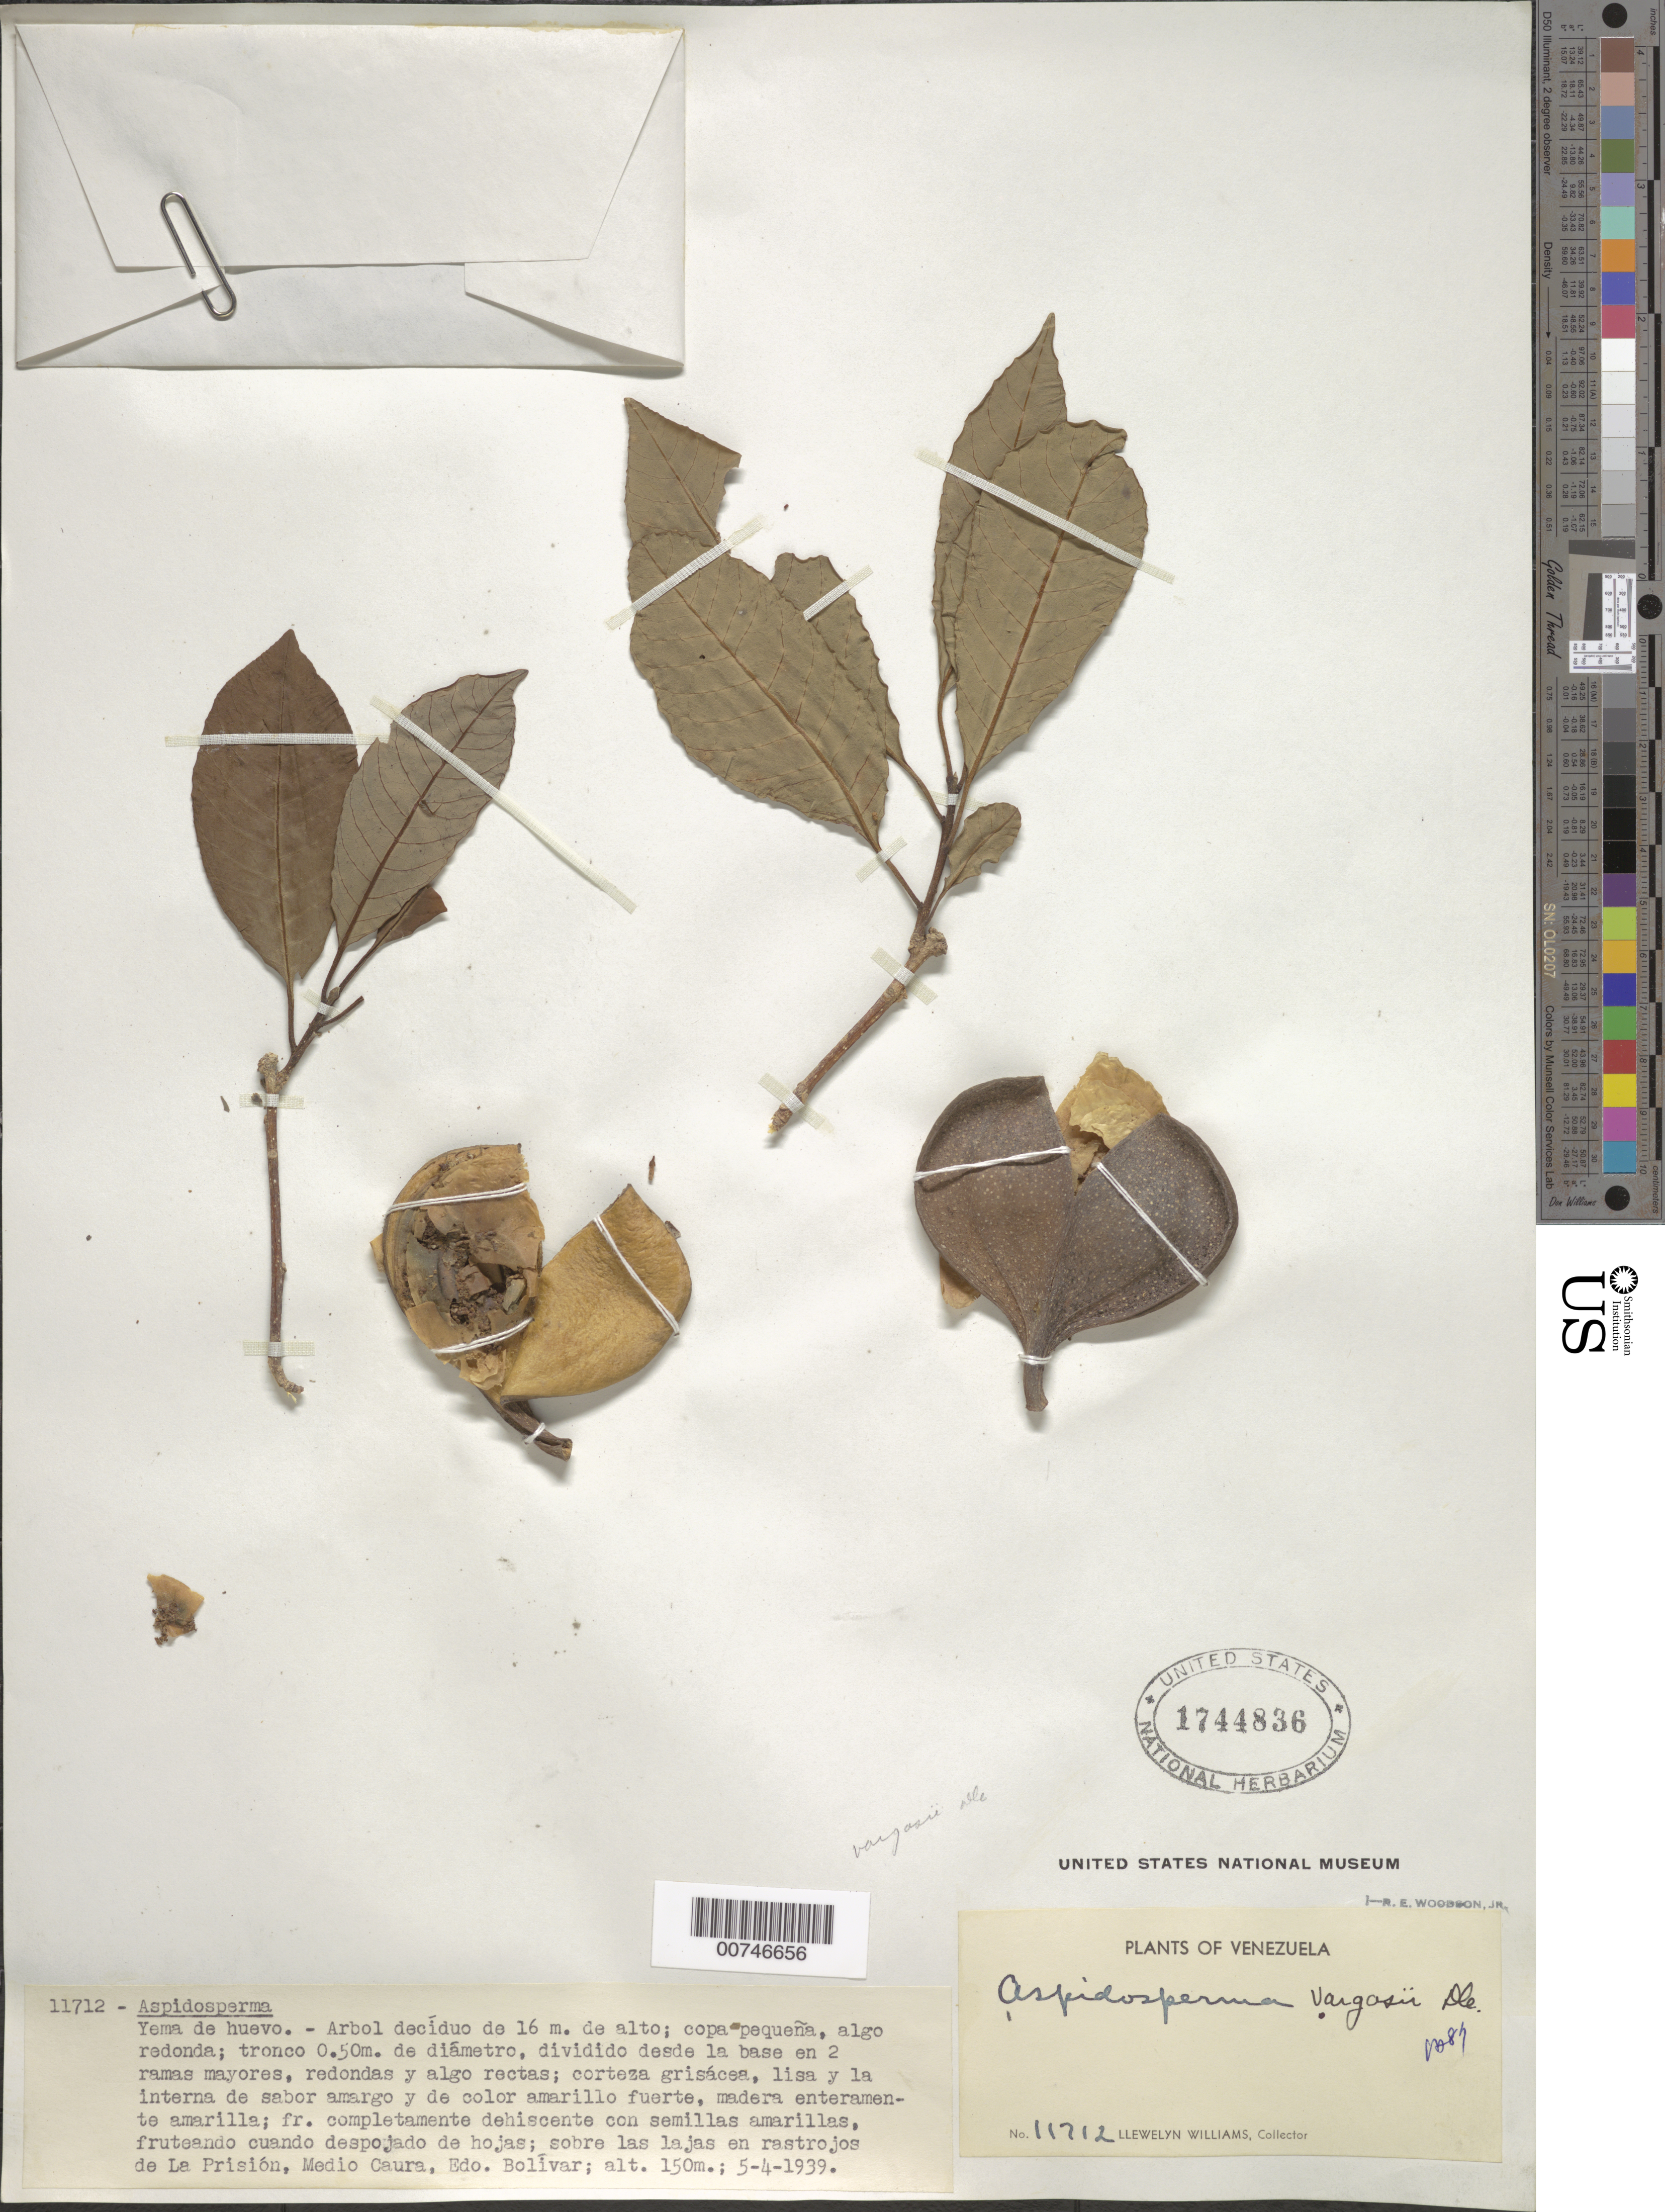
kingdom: Plantae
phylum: Tracheophyta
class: Magnoliopsida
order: Gentianales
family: Apocynaceae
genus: Aspidosperma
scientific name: Aspidosperma vargasii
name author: A. DC.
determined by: Woods, R. E., Jr.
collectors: Ll. Williams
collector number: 11712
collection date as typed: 5-Apr-39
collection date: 1939-04-05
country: Venezuela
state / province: Bolívar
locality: La Prisión, Medio Caura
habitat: Sobre las lajas en rastrojos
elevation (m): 150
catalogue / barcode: US 1744836